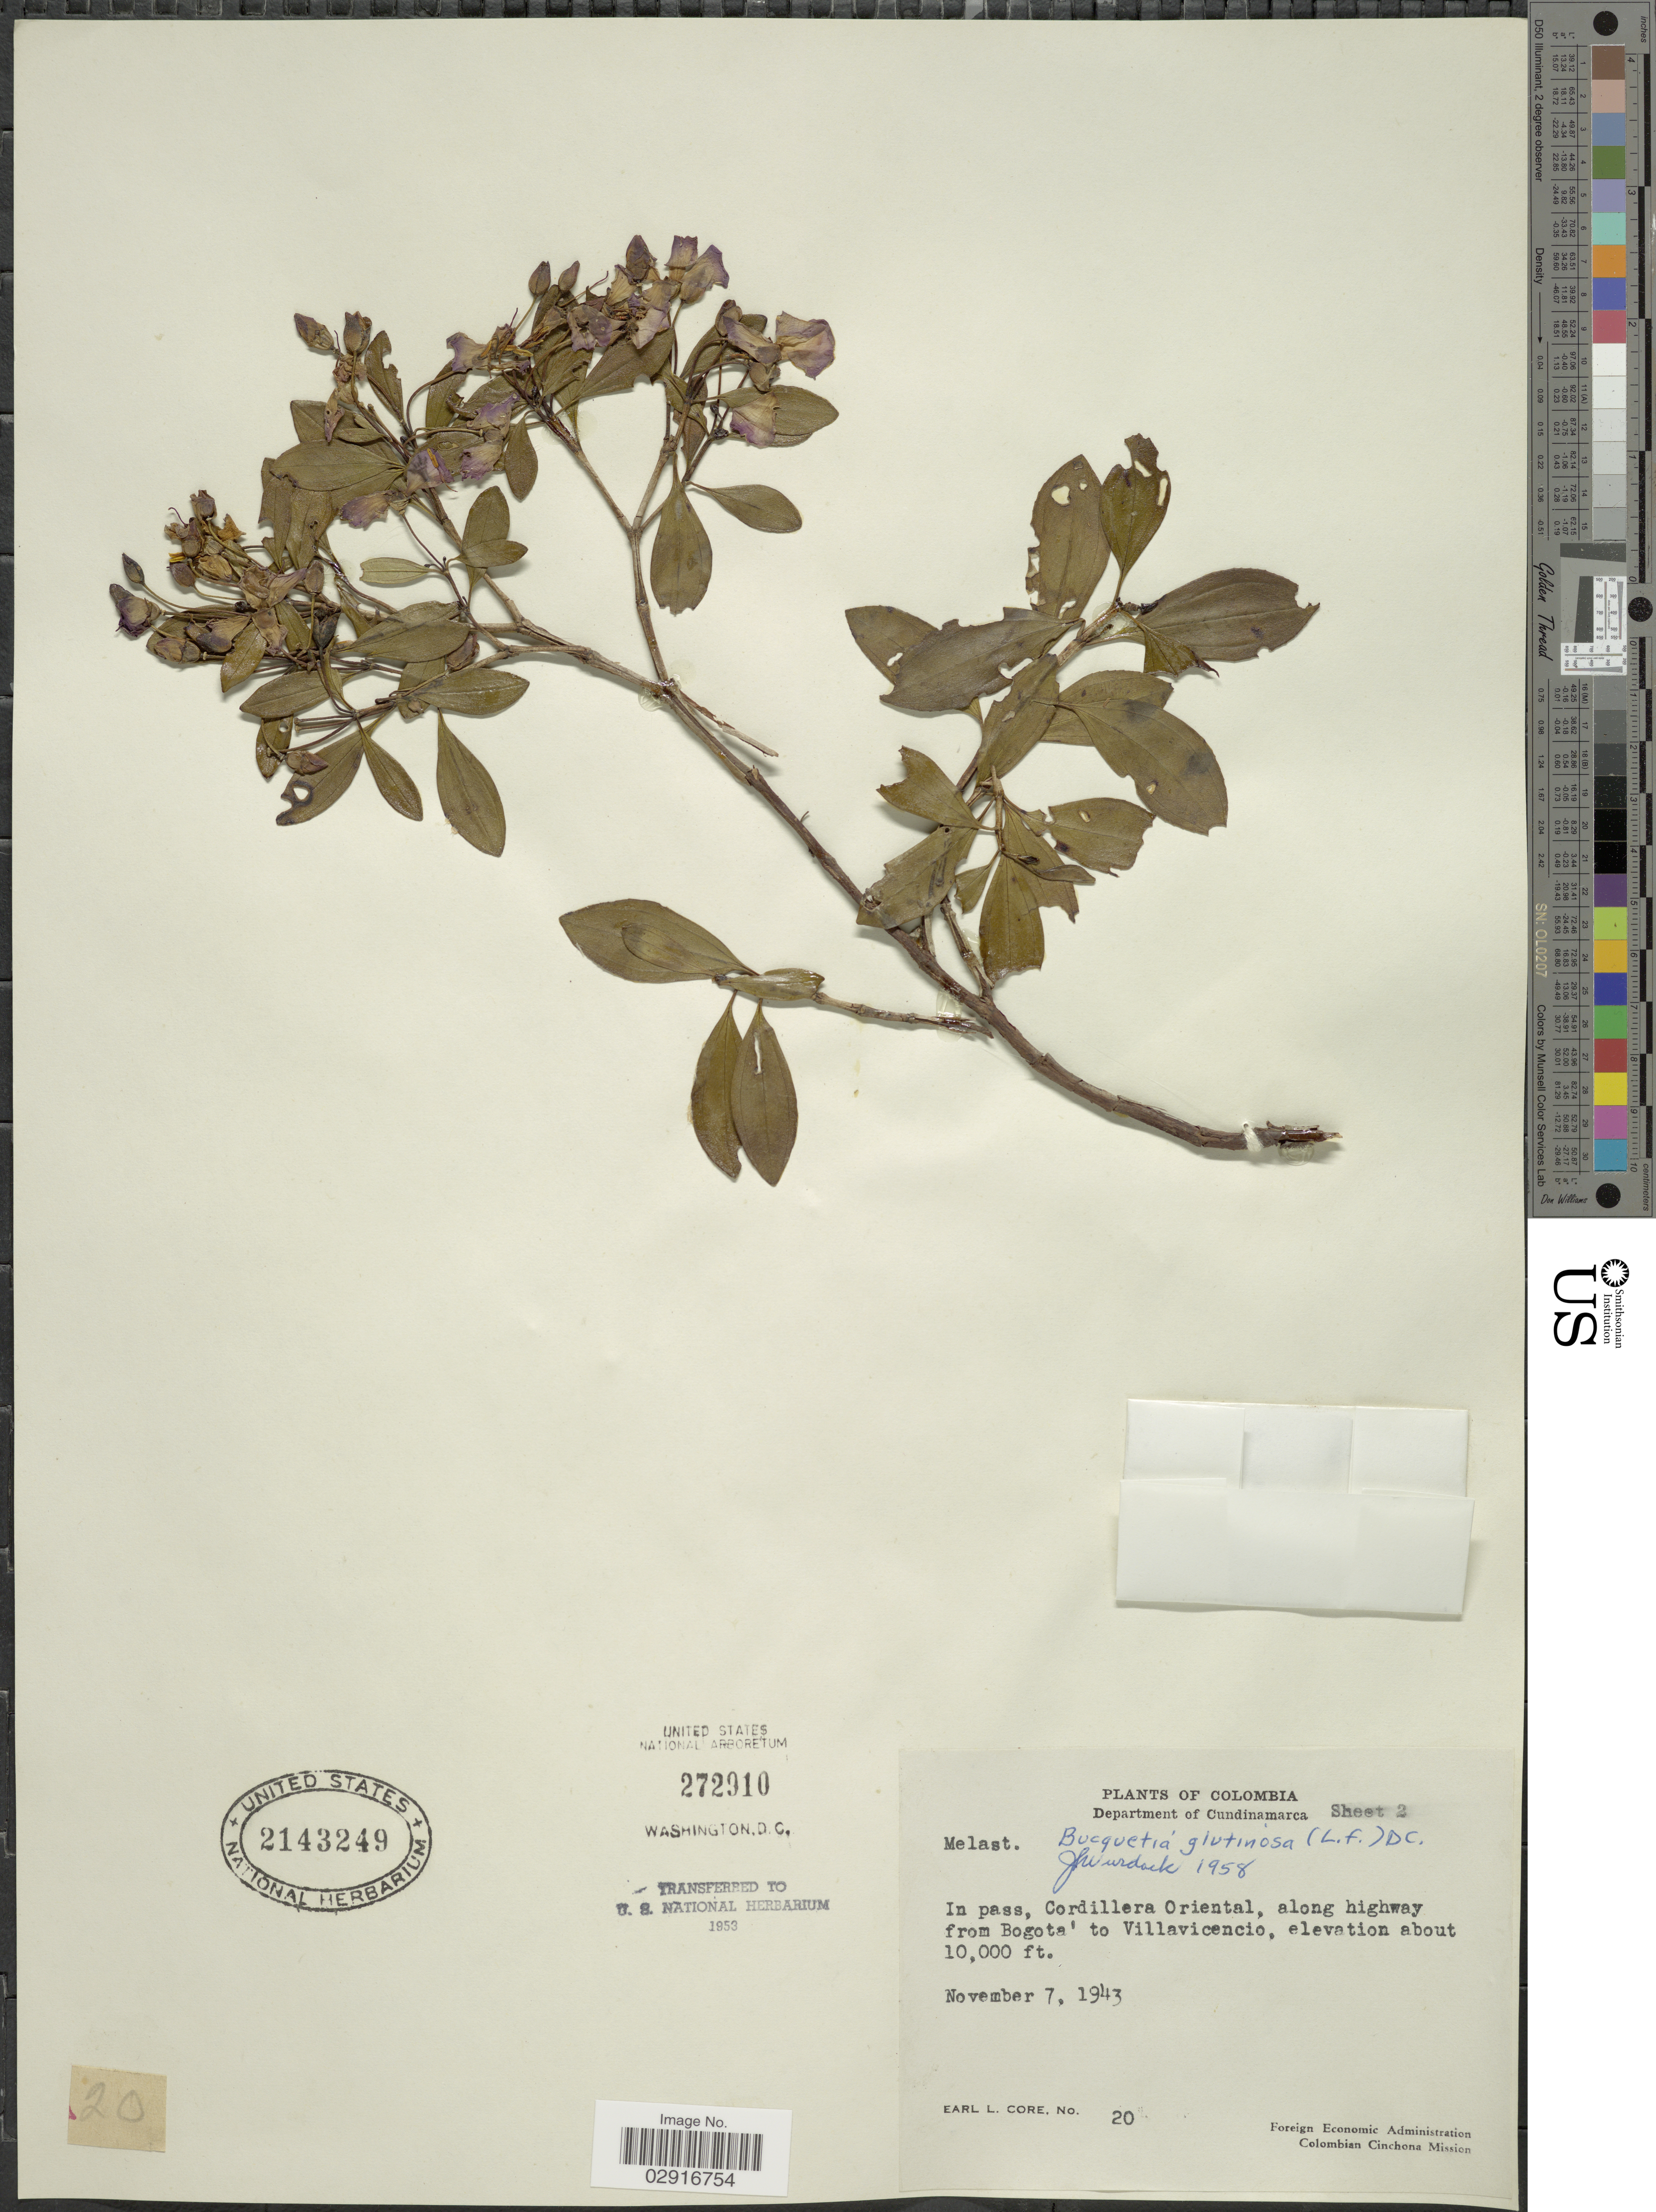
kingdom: Plantae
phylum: Tracheophyta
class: Magnoliopsida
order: Myrtales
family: Melastomataceae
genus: Bucquetia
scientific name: Bucquetia glutinosa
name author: DC.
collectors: E. L. Core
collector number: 20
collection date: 1943-11-07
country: Colombia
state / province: Cundinamarca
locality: Department of Cundinamarca. In pass, Cordillera Oriental, along highway from Bogota' to Villavicencio.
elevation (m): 3048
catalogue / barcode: US 2143249